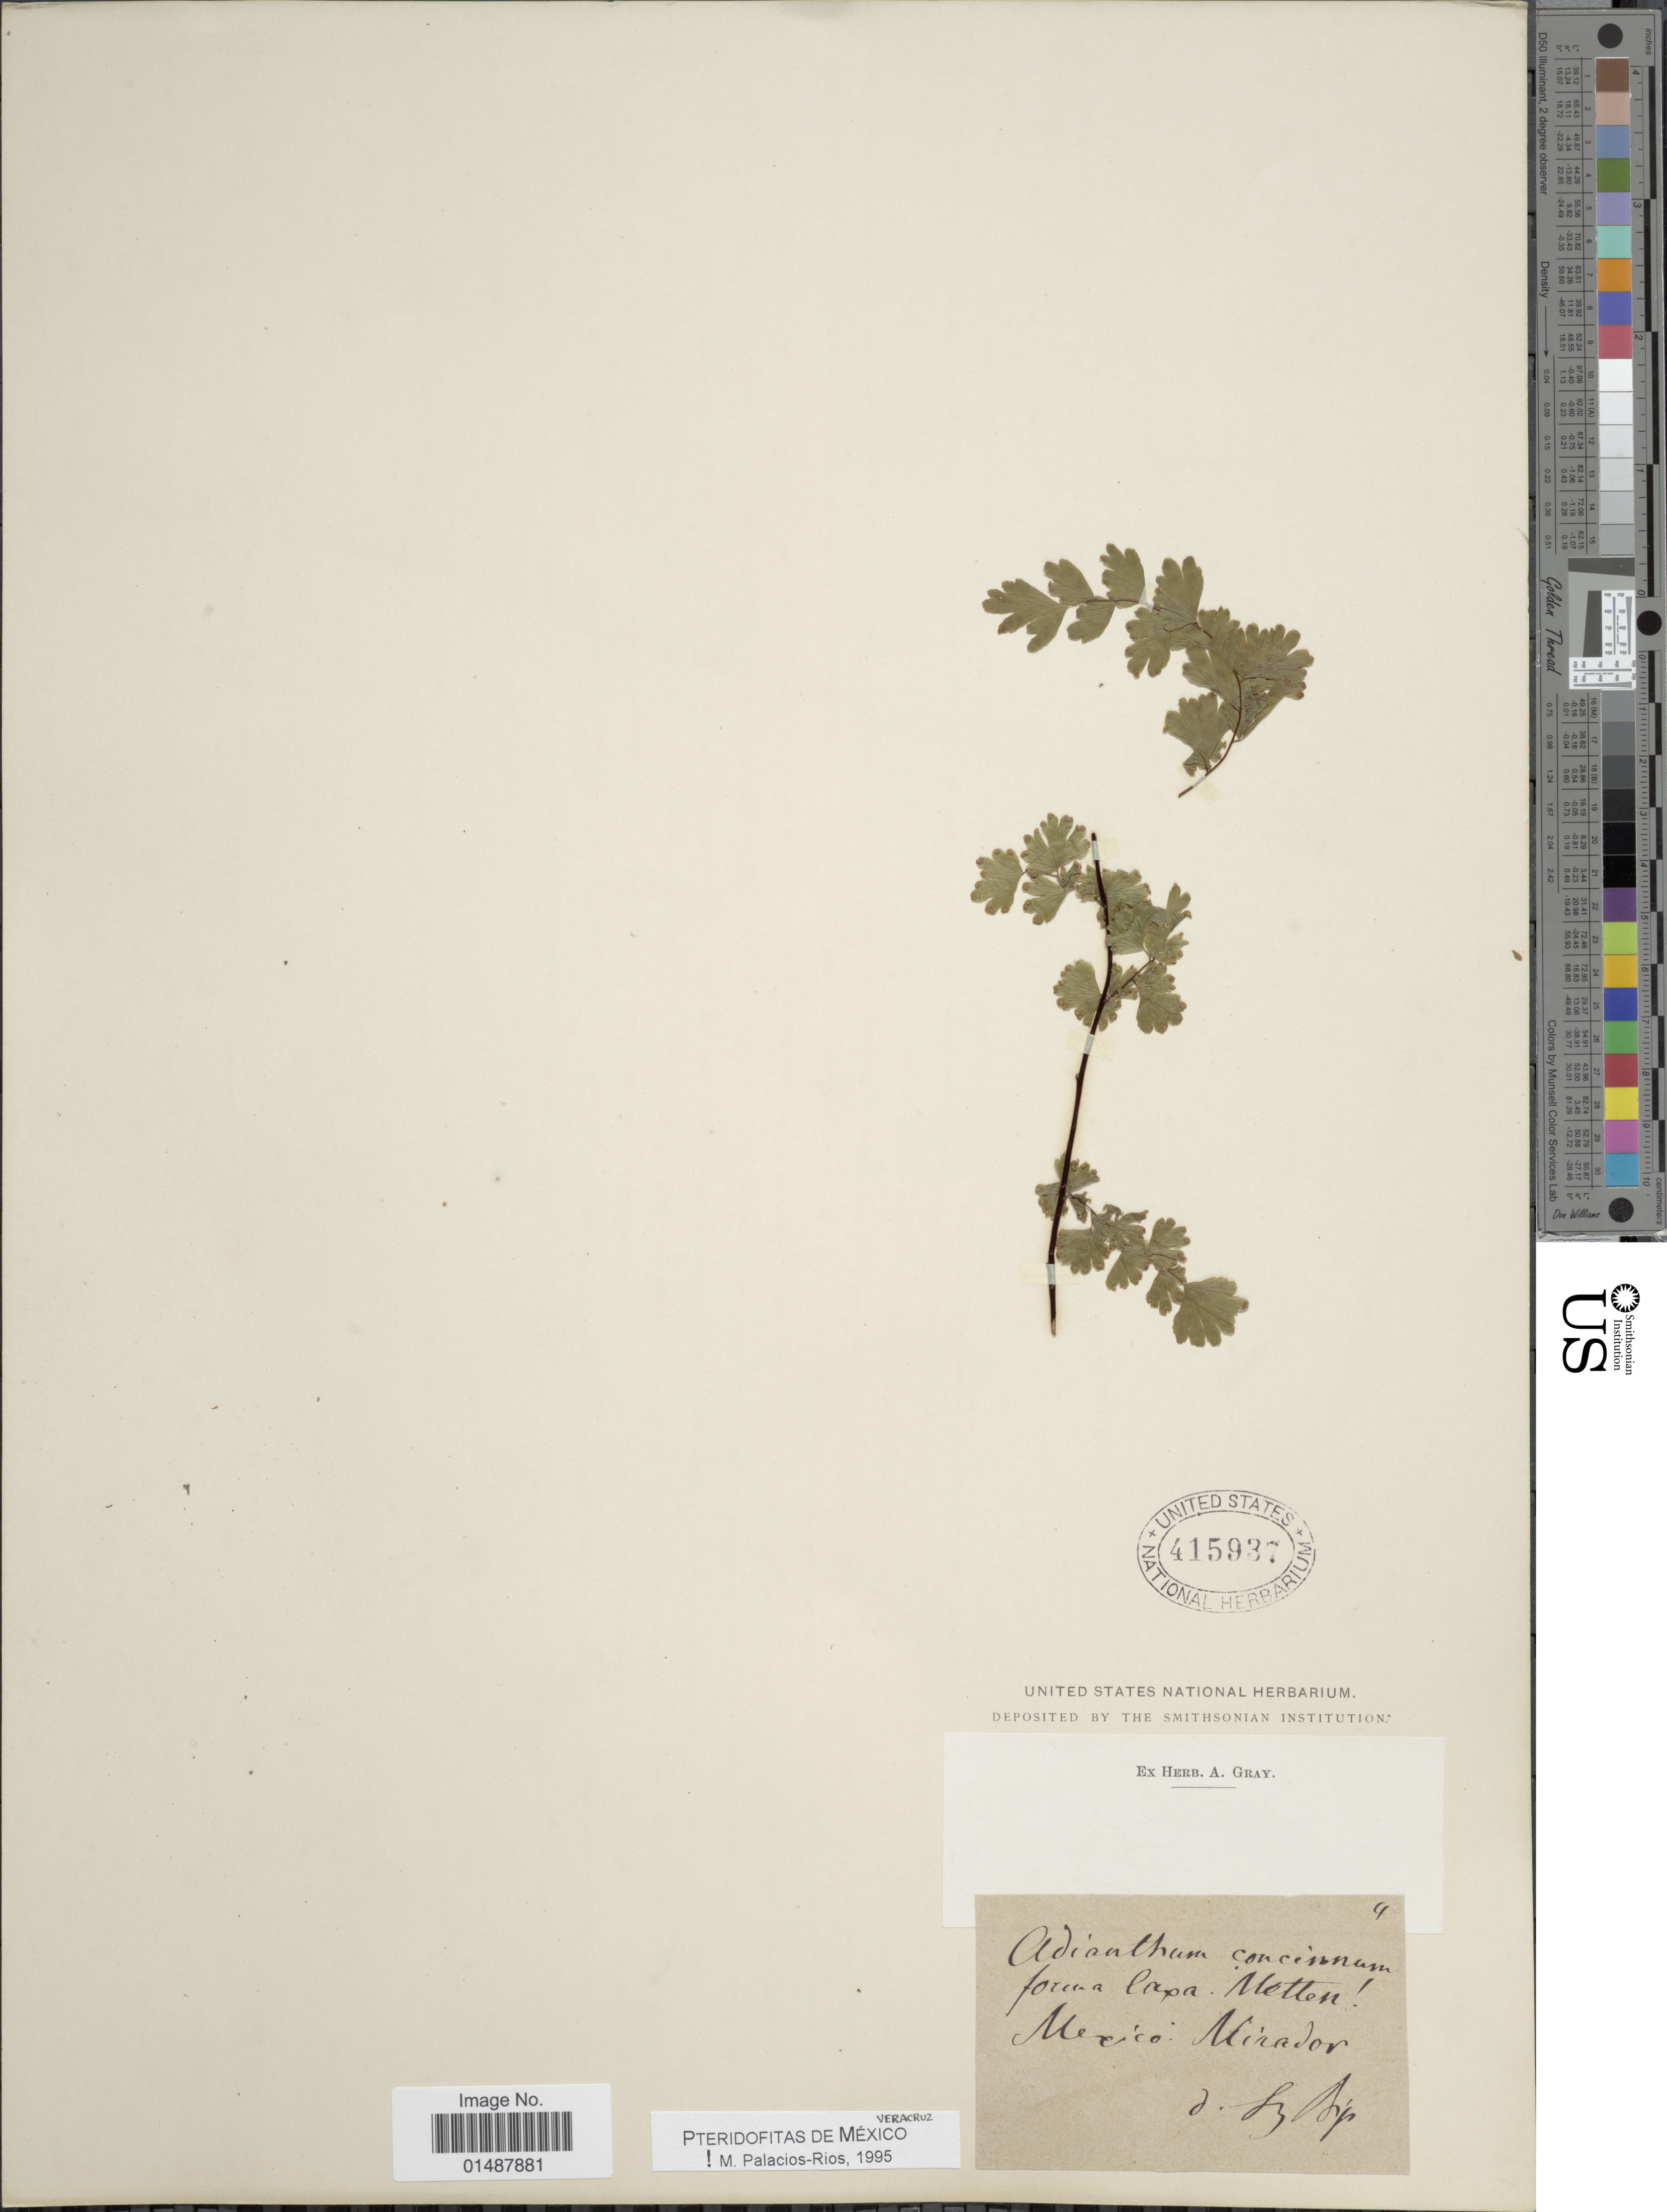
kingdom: Plantae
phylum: Tracheophyta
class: Polypodiopsida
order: Polypodiales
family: Pteridaceae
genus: Adiantum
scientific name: Adiantum concinnum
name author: Humb. & Bonpl. ex Willd.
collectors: A. Gray (herbarium)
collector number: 4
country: Mexico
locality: Mirador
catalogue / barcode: US 415937